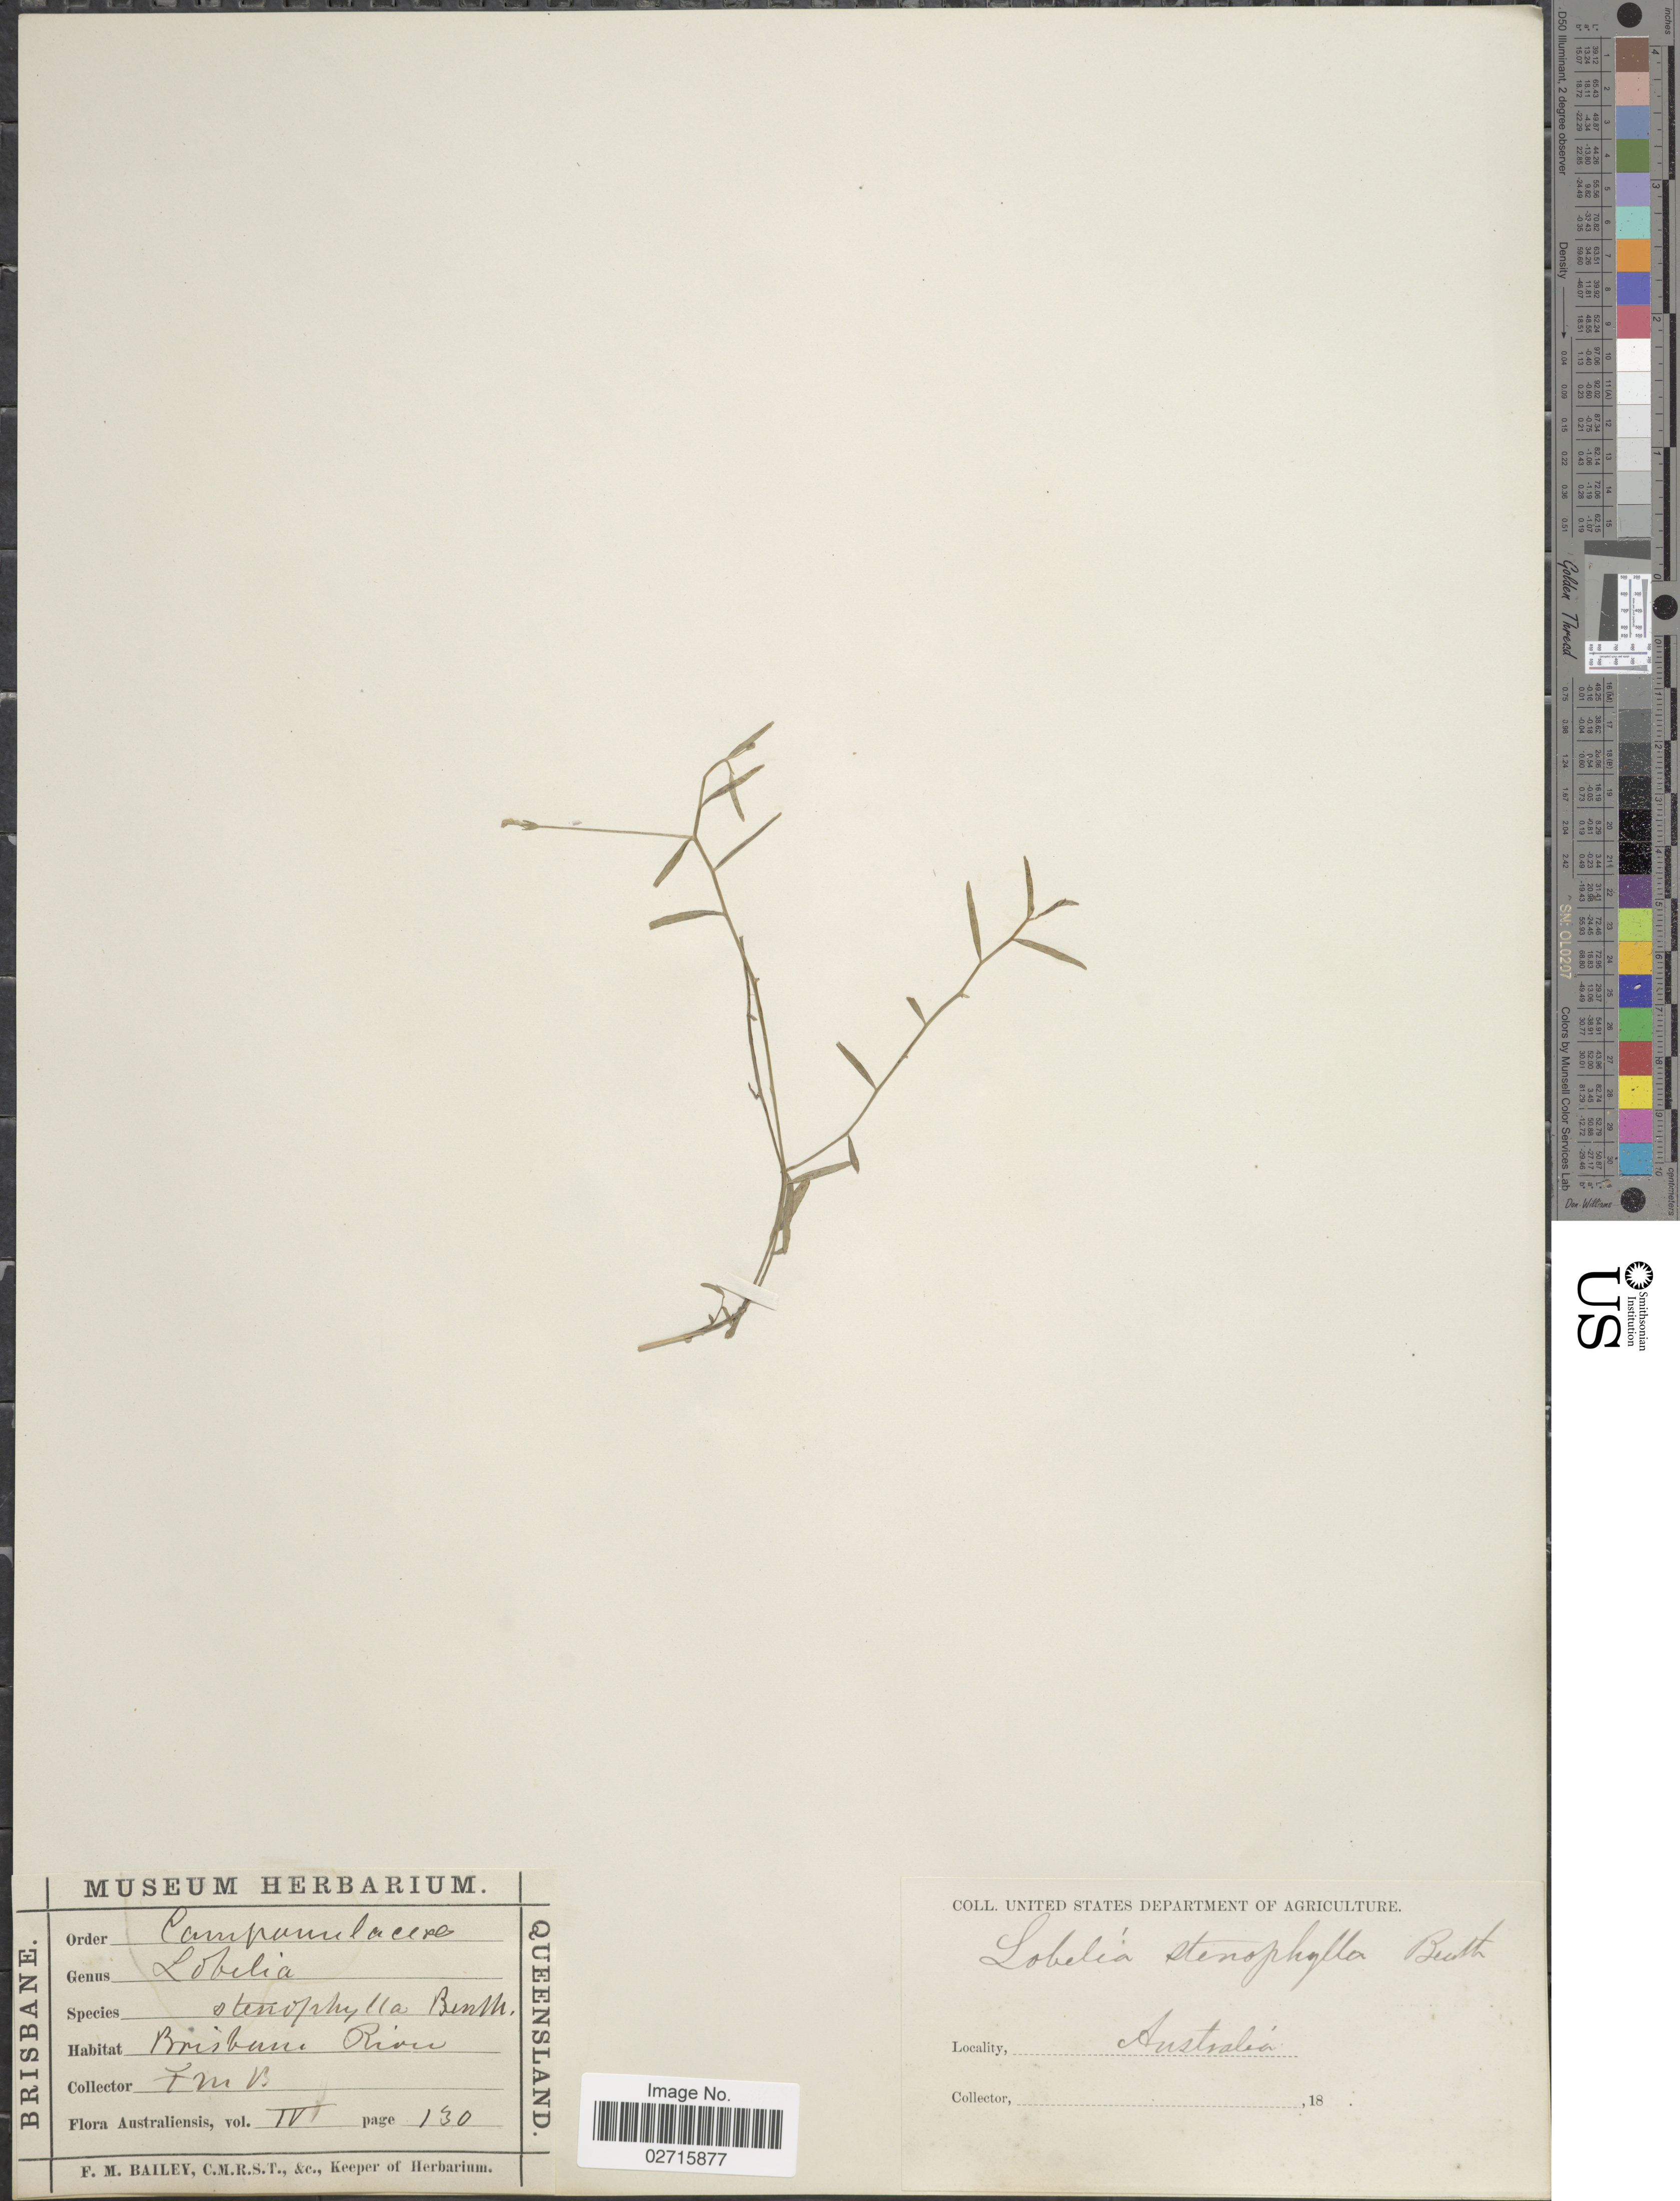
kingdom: Plantae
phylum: Tracheophyta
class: Magnoliopsida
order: Asterales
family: Campanulaceae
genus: Lobelia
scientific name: Lobelia stenophylla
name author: Benth.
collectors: F. M. Bailey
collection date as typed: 18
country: Australia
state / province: Queensland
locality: Brisbane River